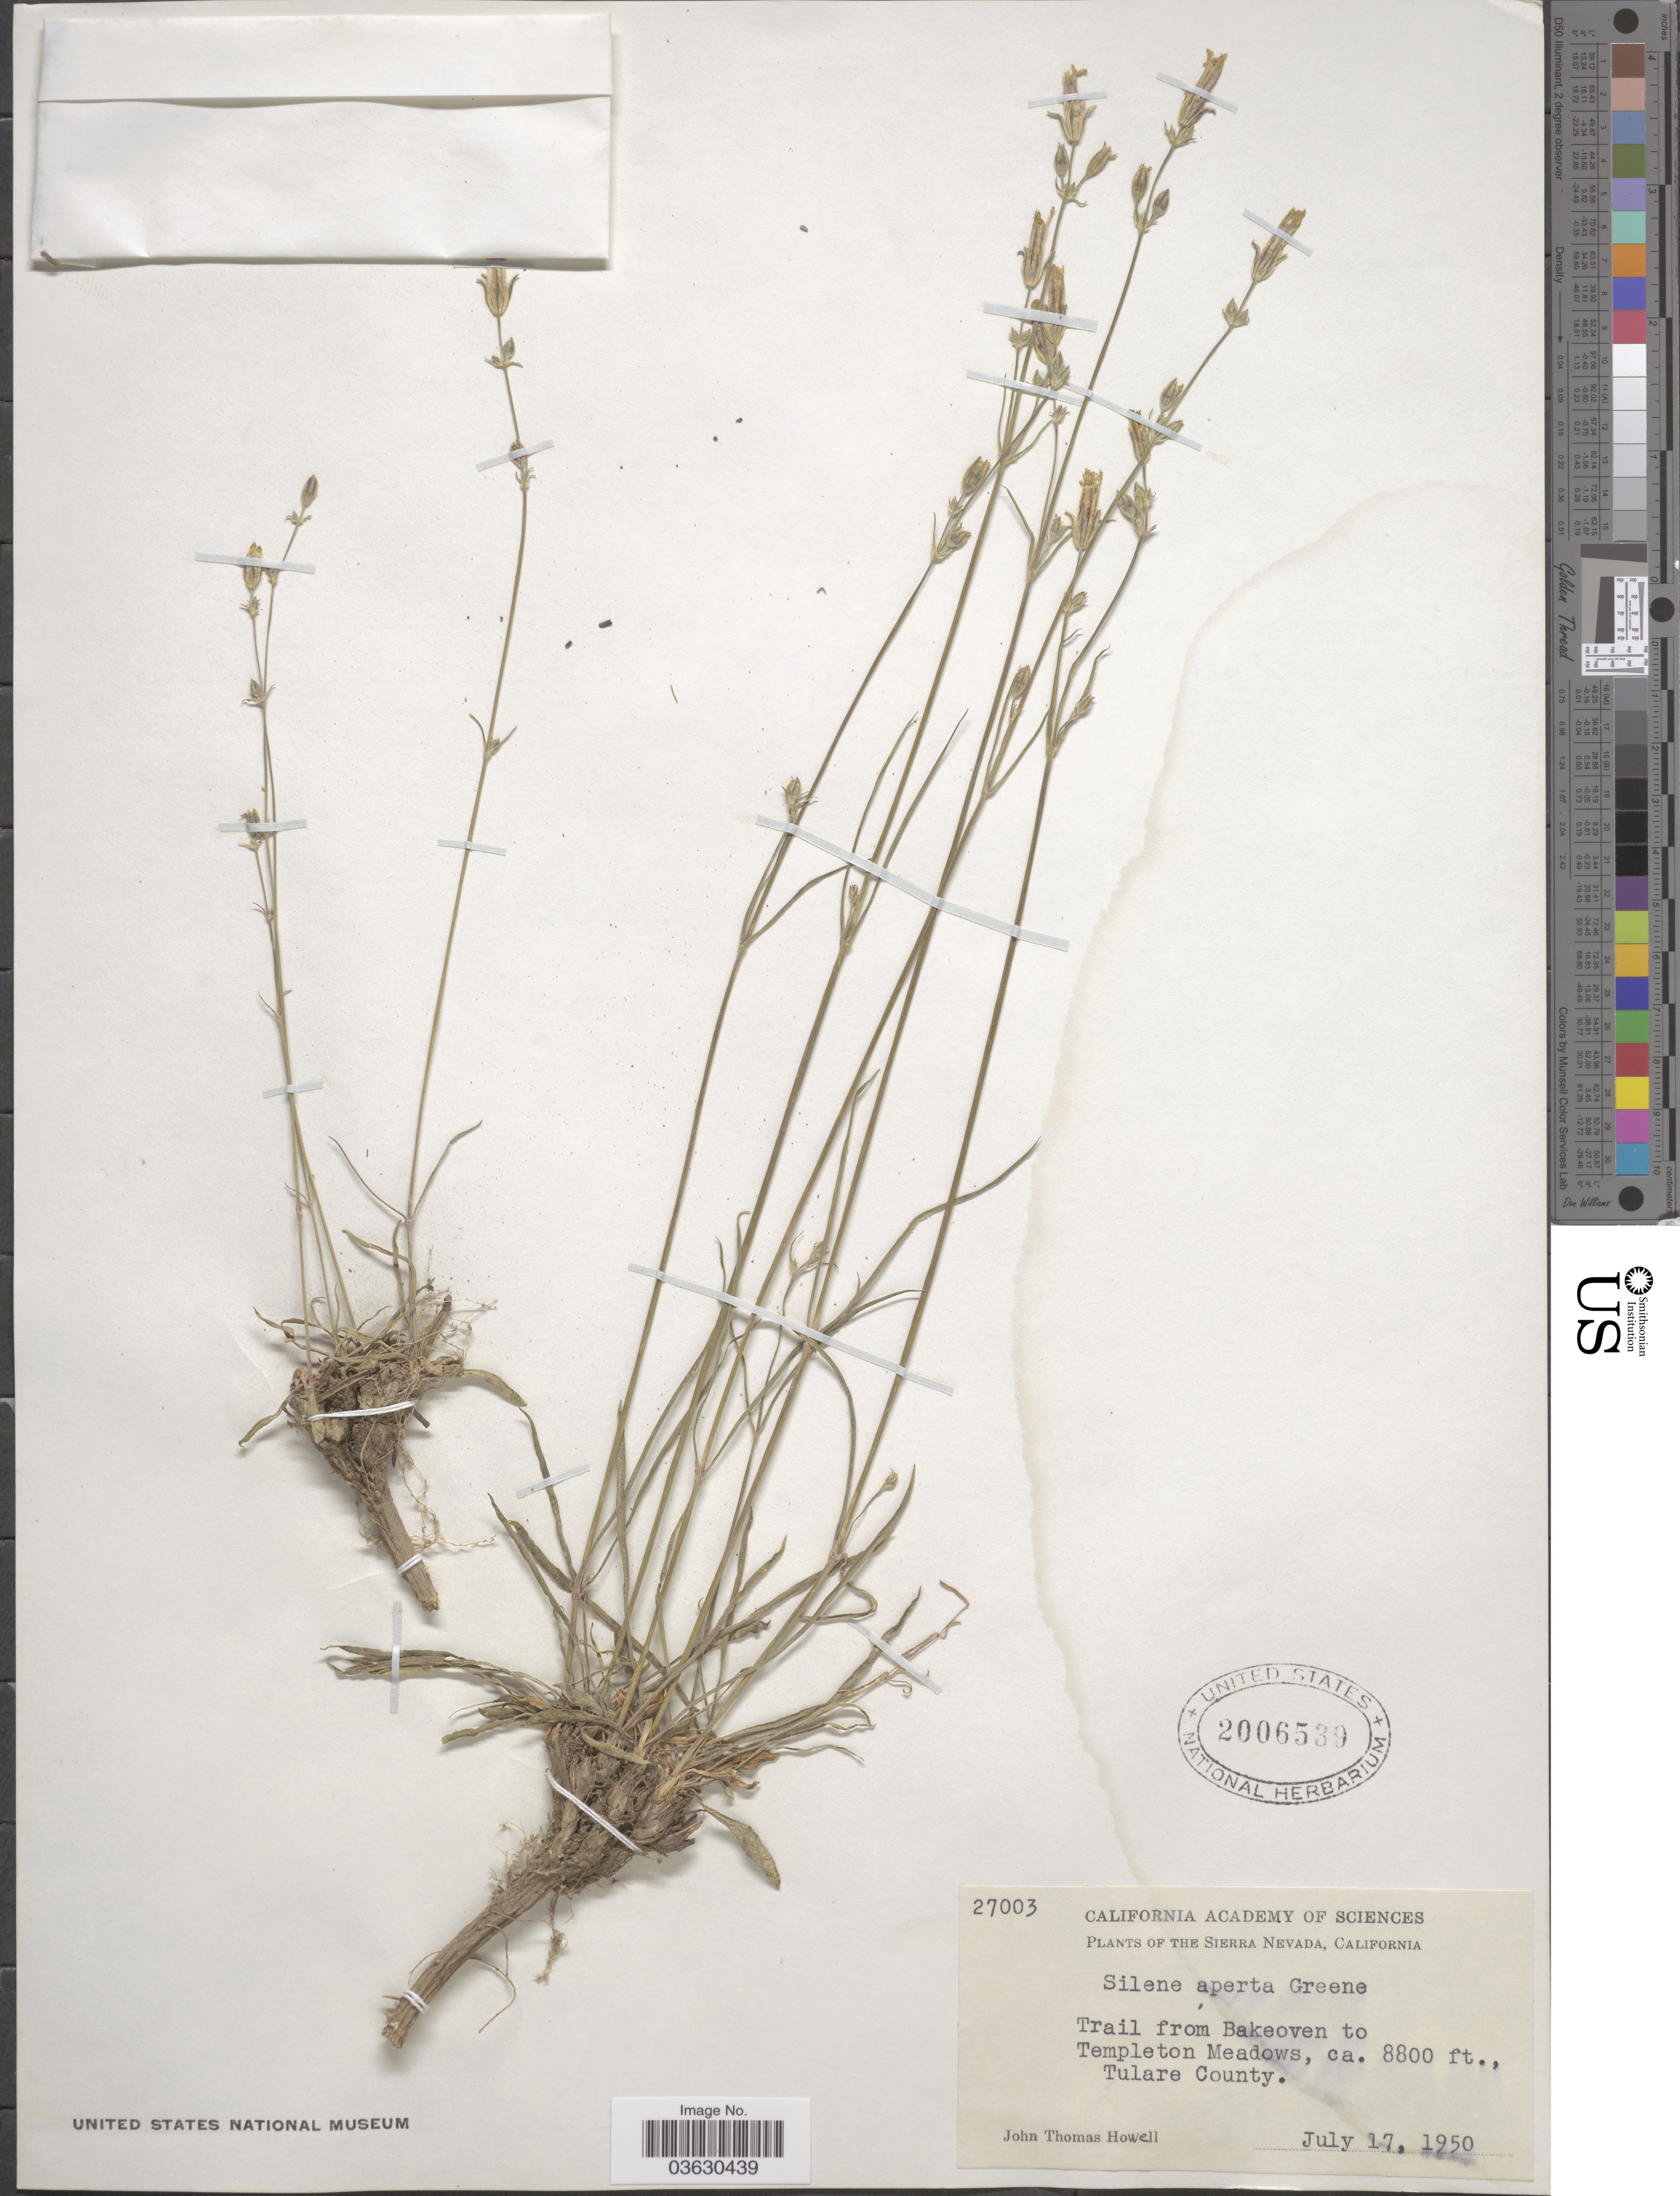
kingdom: Plantae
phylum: Tracheophyta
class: Magnoliopsida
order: Caryophyllales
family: Caryophyllaceae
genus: Silene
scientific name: Silene aperta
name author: Greene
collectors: J. T. Howell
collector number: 27003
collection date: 1950-07-17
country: United States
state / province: California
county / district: Tulare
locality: The Sierra Nevada. Trail from Bakeoven to Templeton Meadows, Tulare County.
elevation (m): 2682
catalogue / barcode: US 2006539